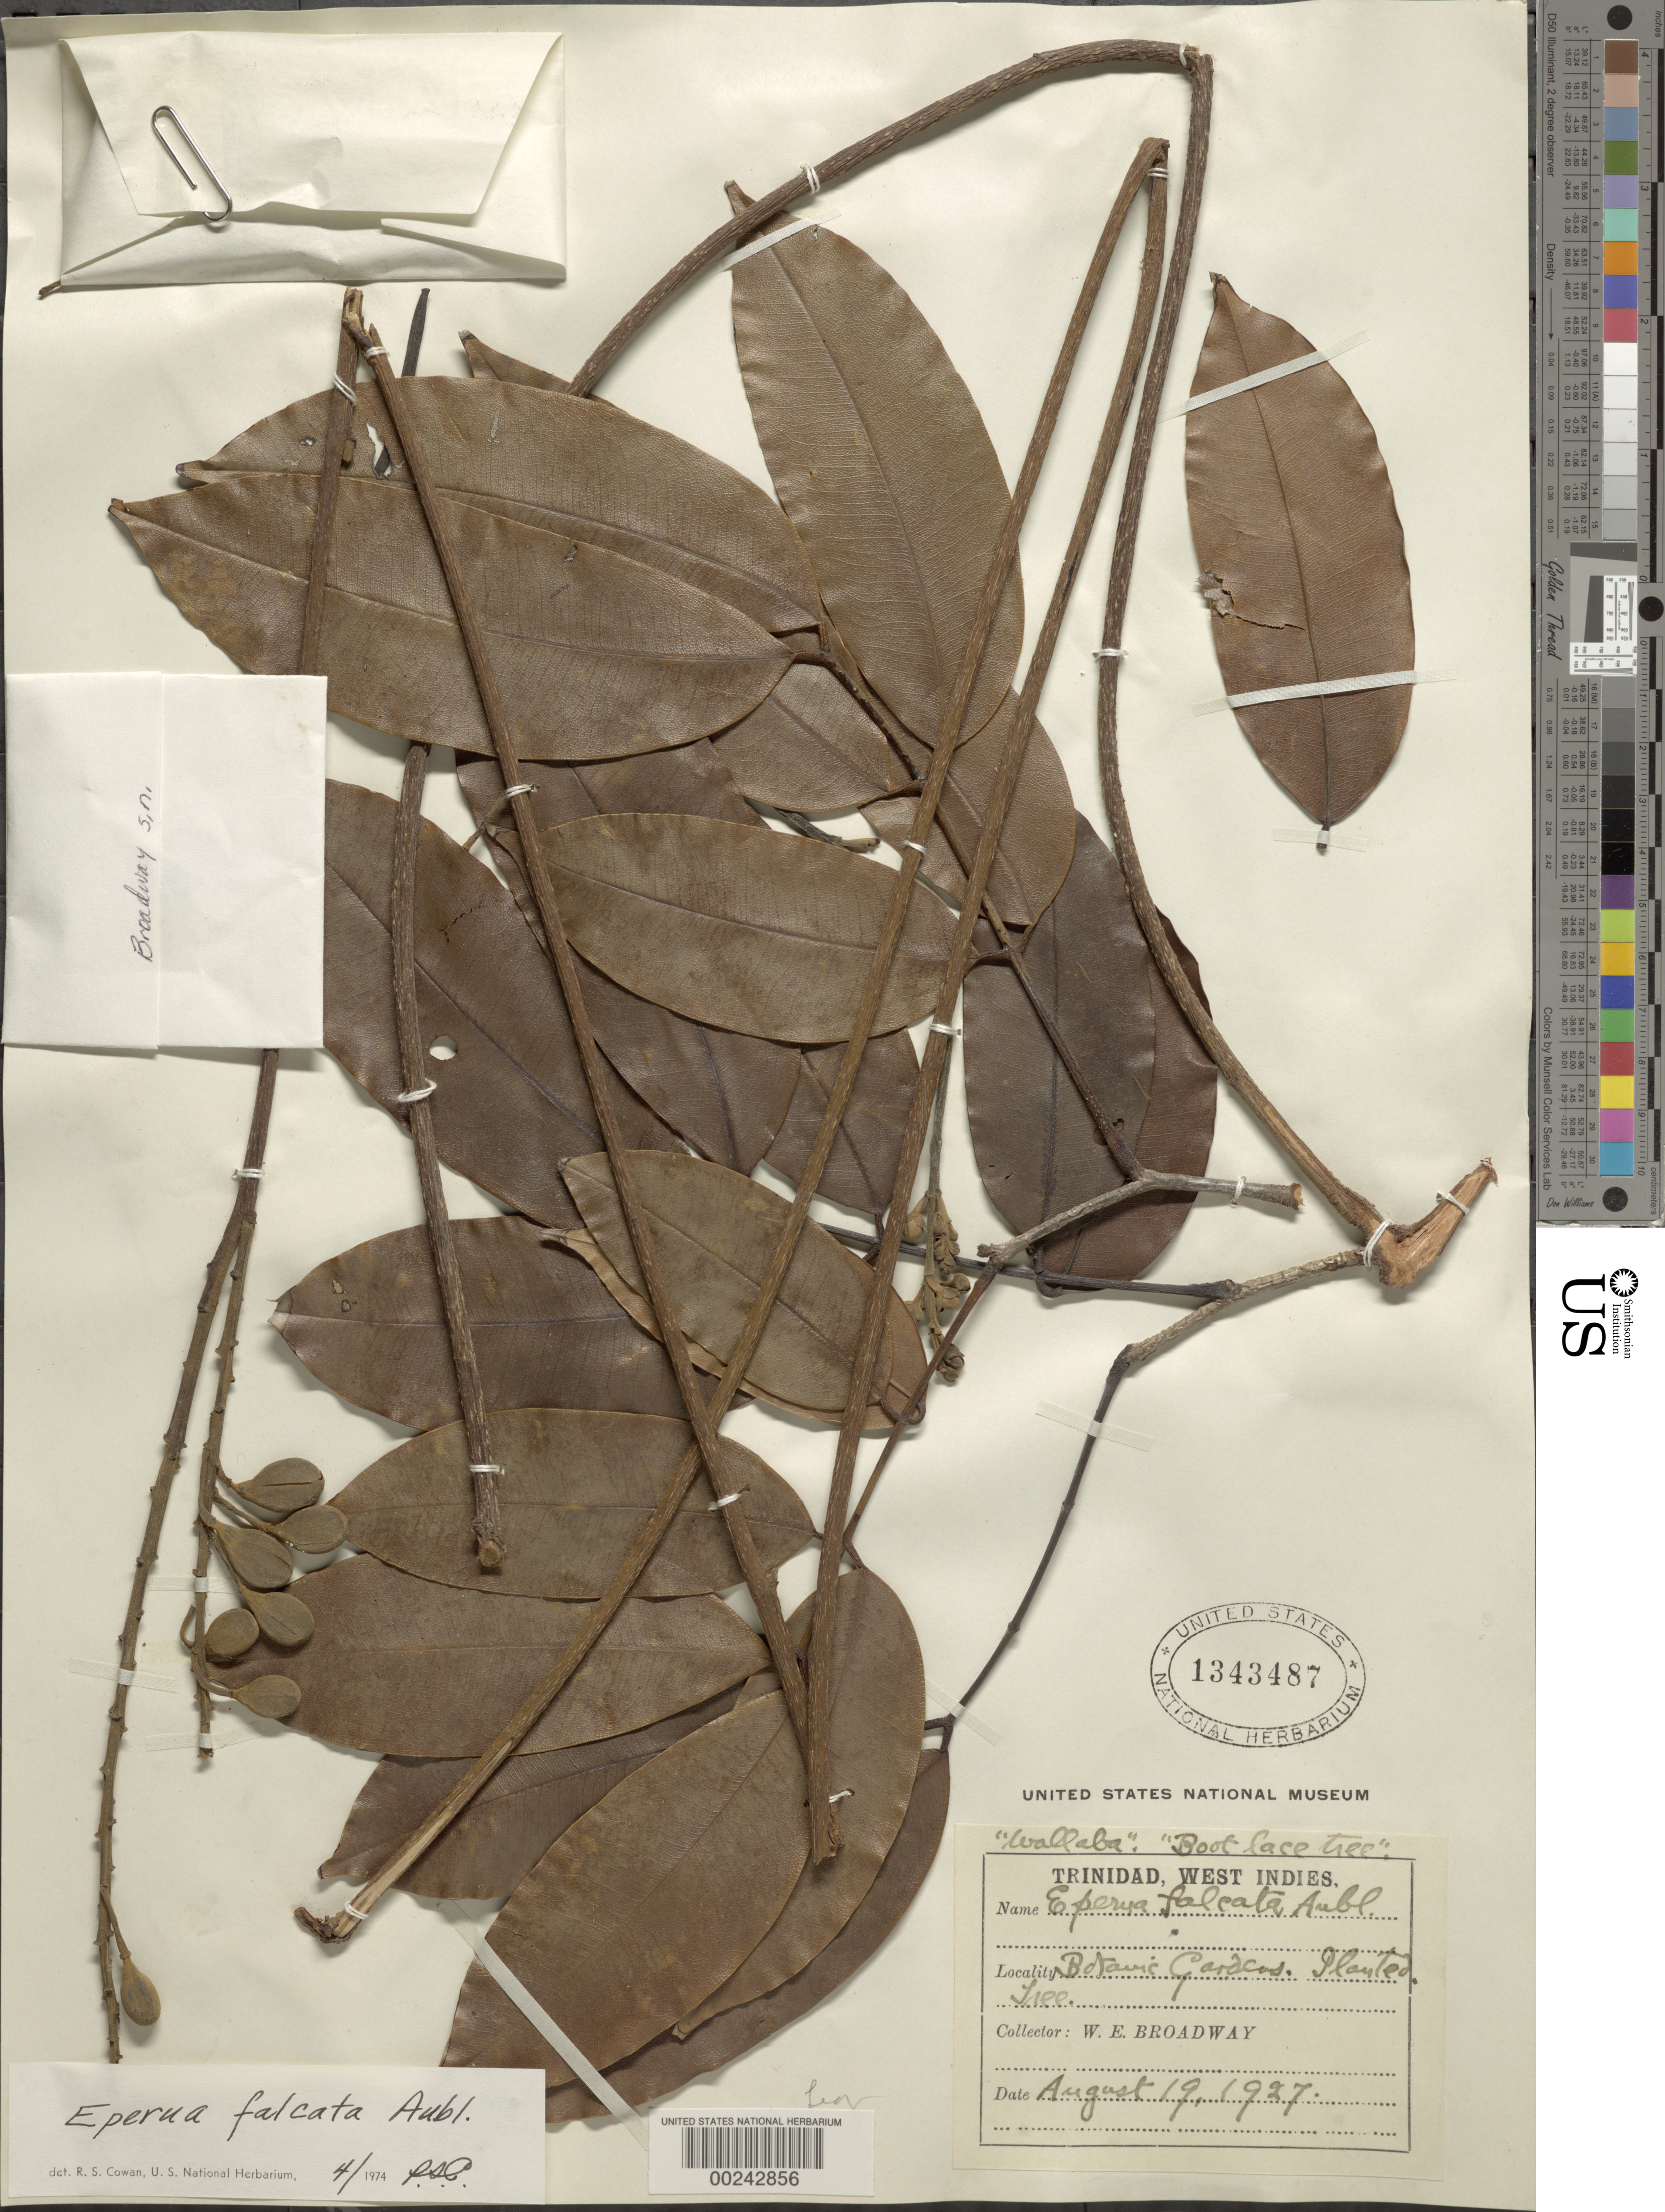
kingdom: Plantae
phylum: Tracheophyta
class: Magnoliopsida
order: Fabales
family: Fabaceae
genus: Eperua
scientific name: Eperua falcata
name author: Aubl.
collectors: W. E. Broadway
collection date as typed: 19 Aug 1927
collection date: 1927-08-19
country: Trinidad and Tobago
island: Trinidad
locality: Botanic gardens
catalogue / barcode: US 1343487